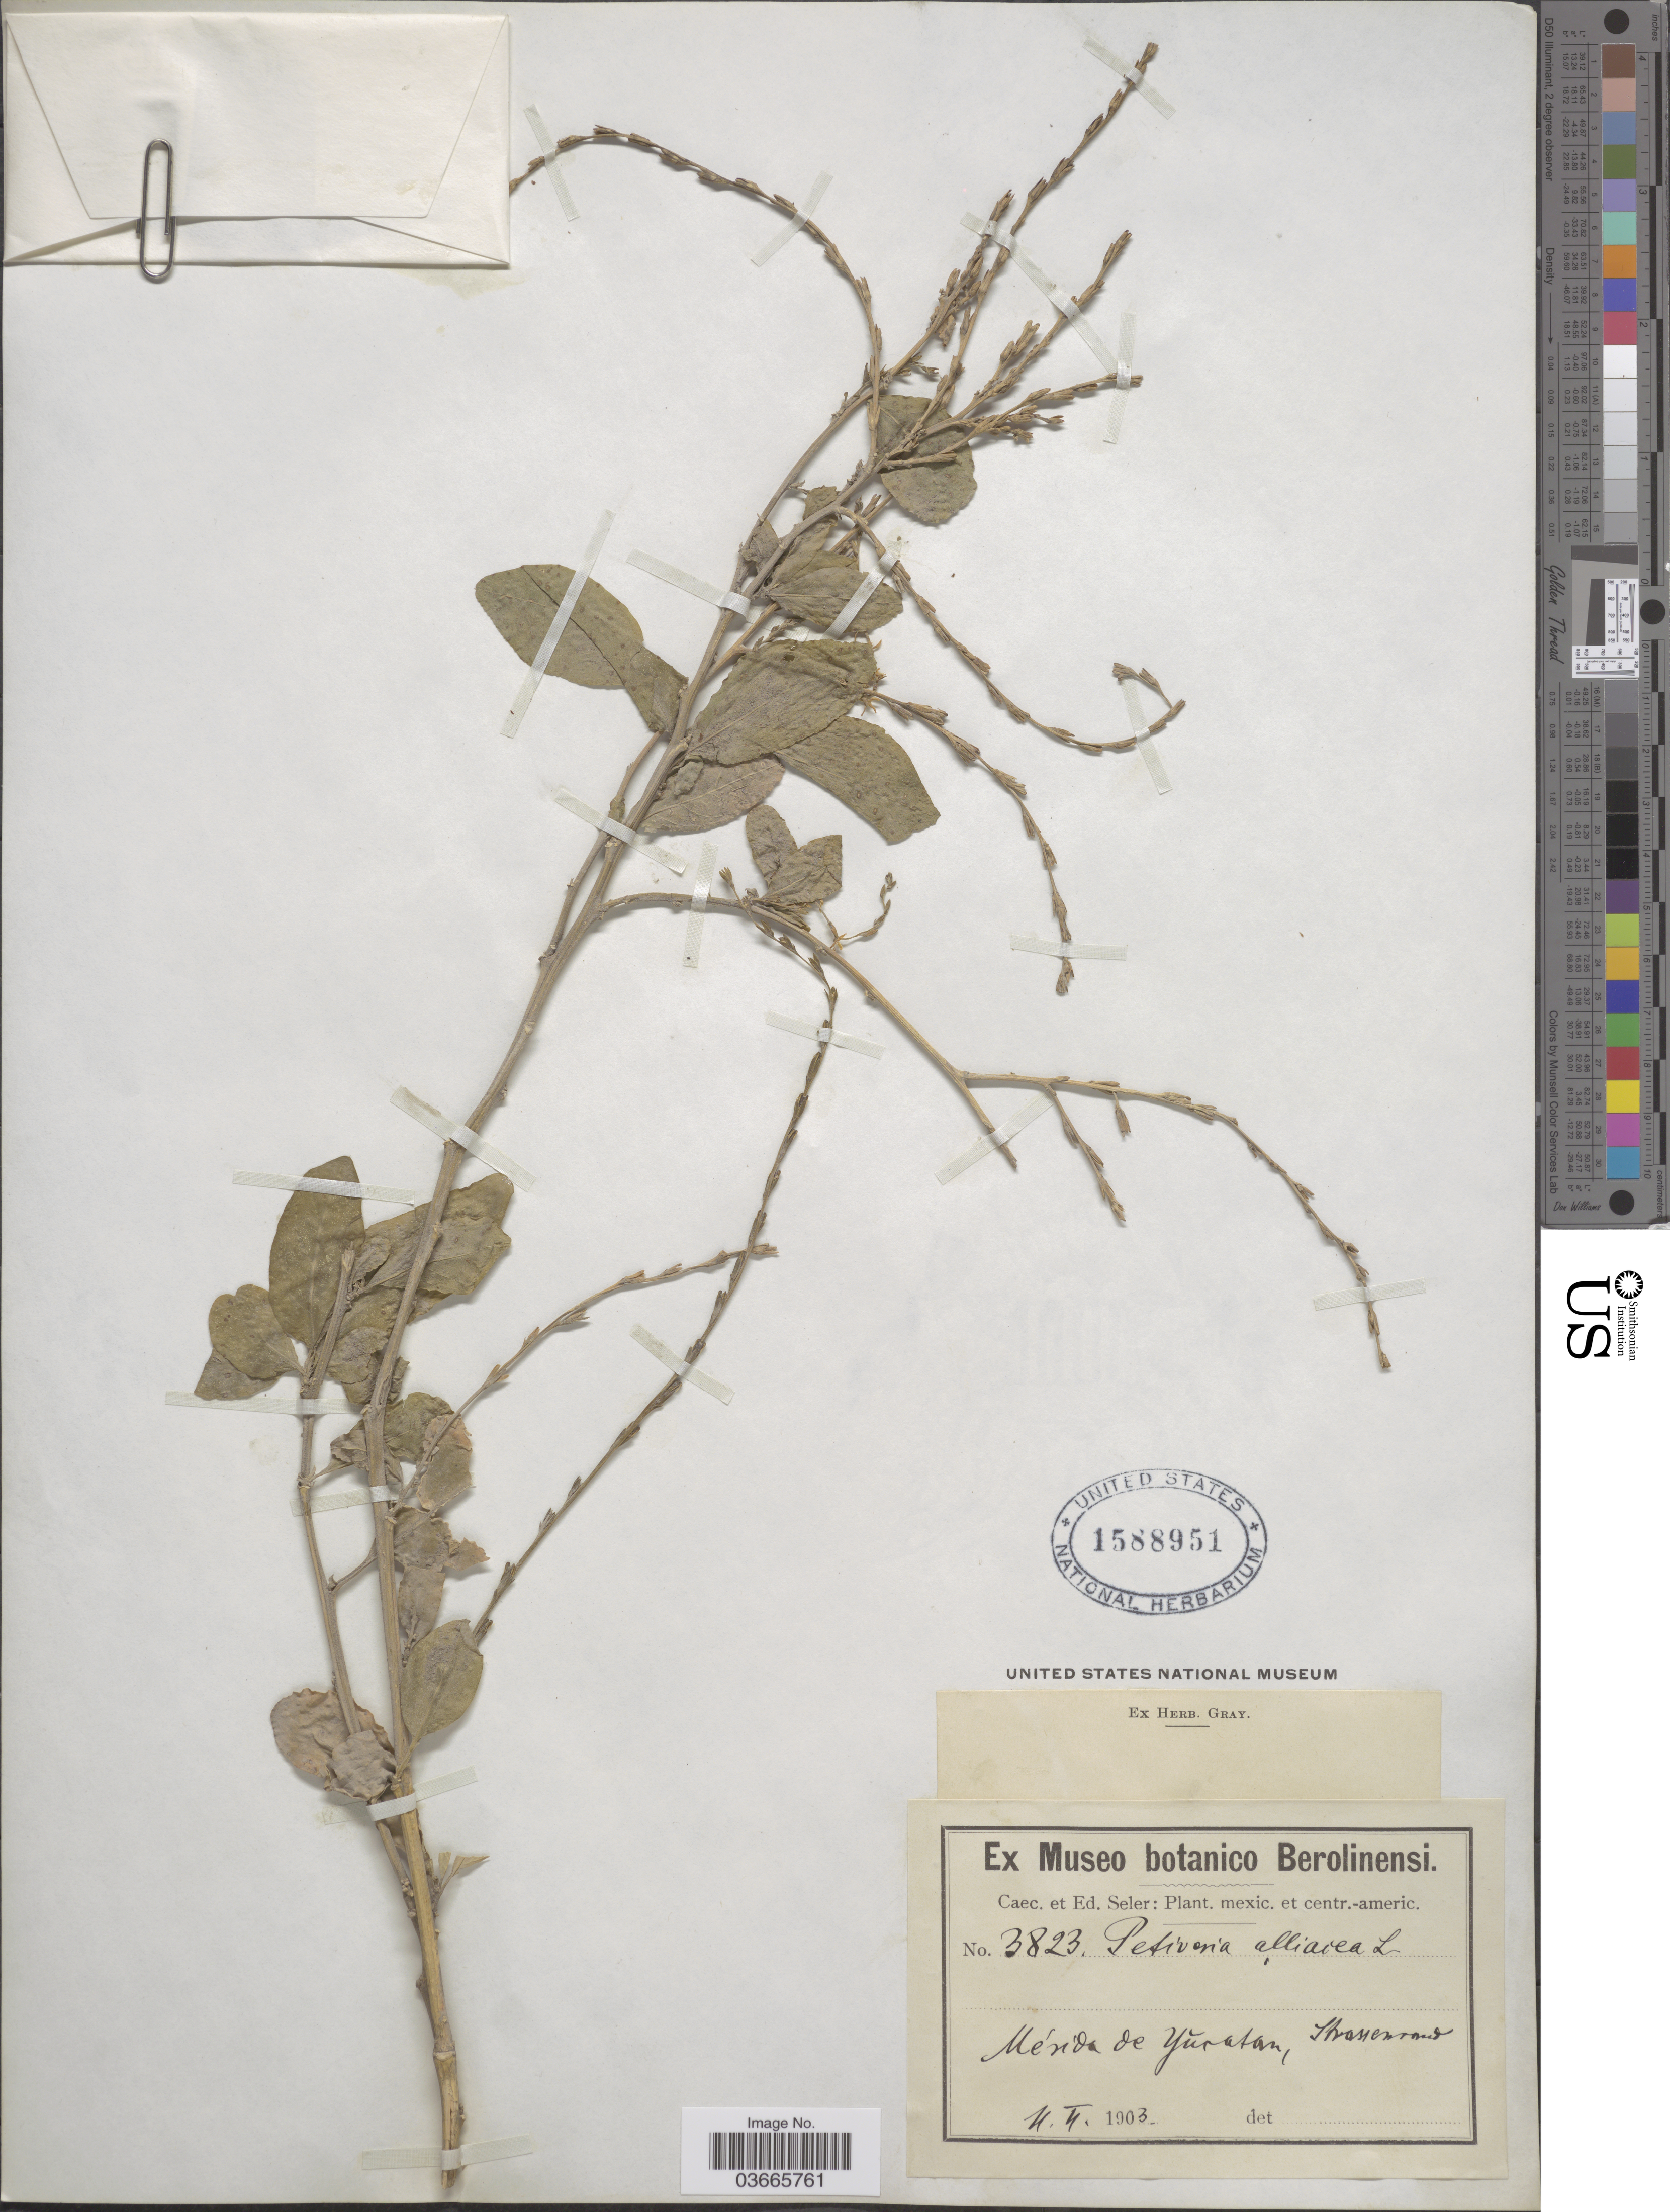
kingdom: Plantae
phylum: Tracheophyta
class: Magnoliopsida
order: Caryophyllales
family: Phytolaccaceae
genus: Petiveria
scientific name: Petiveria alliacea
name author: L.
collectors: ex Caec. et Ed Seler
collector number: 3823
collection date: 1903-02-11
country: Mexico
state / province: Yucatán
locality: Mérida de Yŭcatan, Strassenrand.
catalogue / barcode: US 1588951